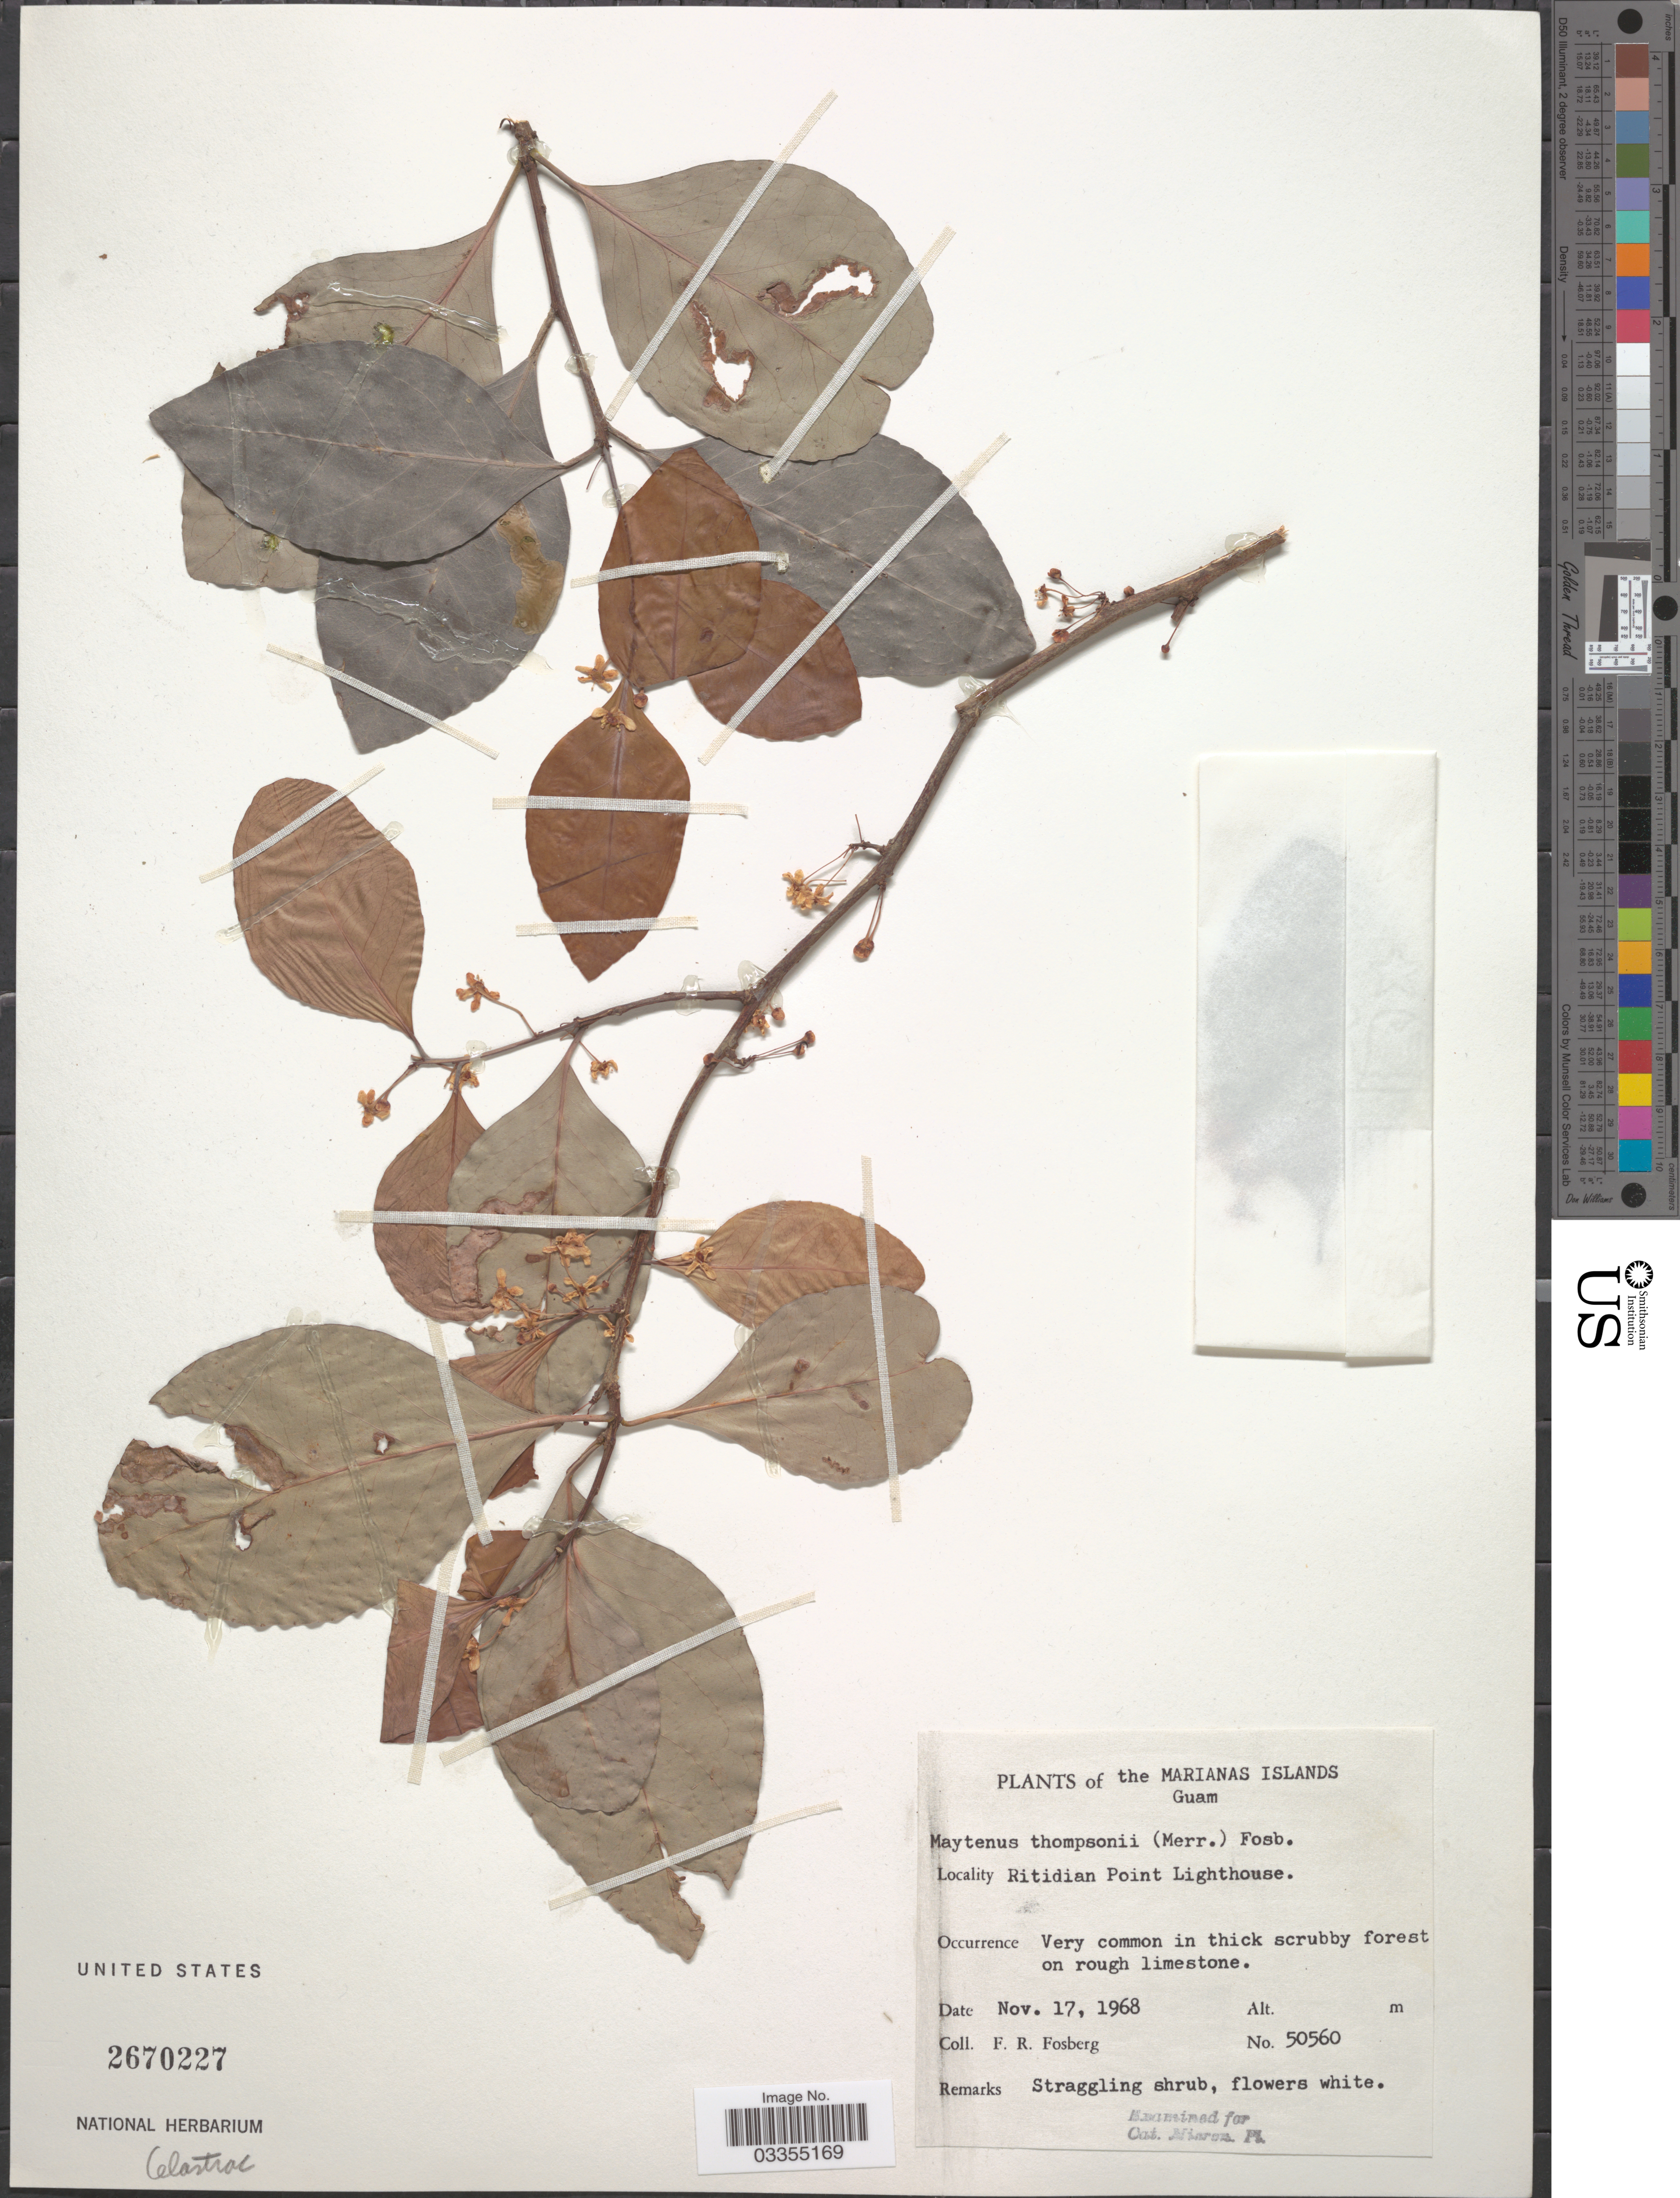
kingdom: Plantae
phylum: Tracheophyta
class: Magnoliopsida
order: Celastrales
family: Celastraceae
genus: Gymnosporia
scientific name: Gymnosporia thompsonii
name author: Merr.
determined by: Wagner, W. L., (BOT), Smithsonian Institution - National Museum of Natural History (UNITED STATES)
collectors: F. R. Fosberg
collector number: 50560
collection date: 1968-11-17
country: Guam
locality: The Marianas Islands. Guam. Ritidian Point Lighthouse.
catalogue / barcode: US 2670227